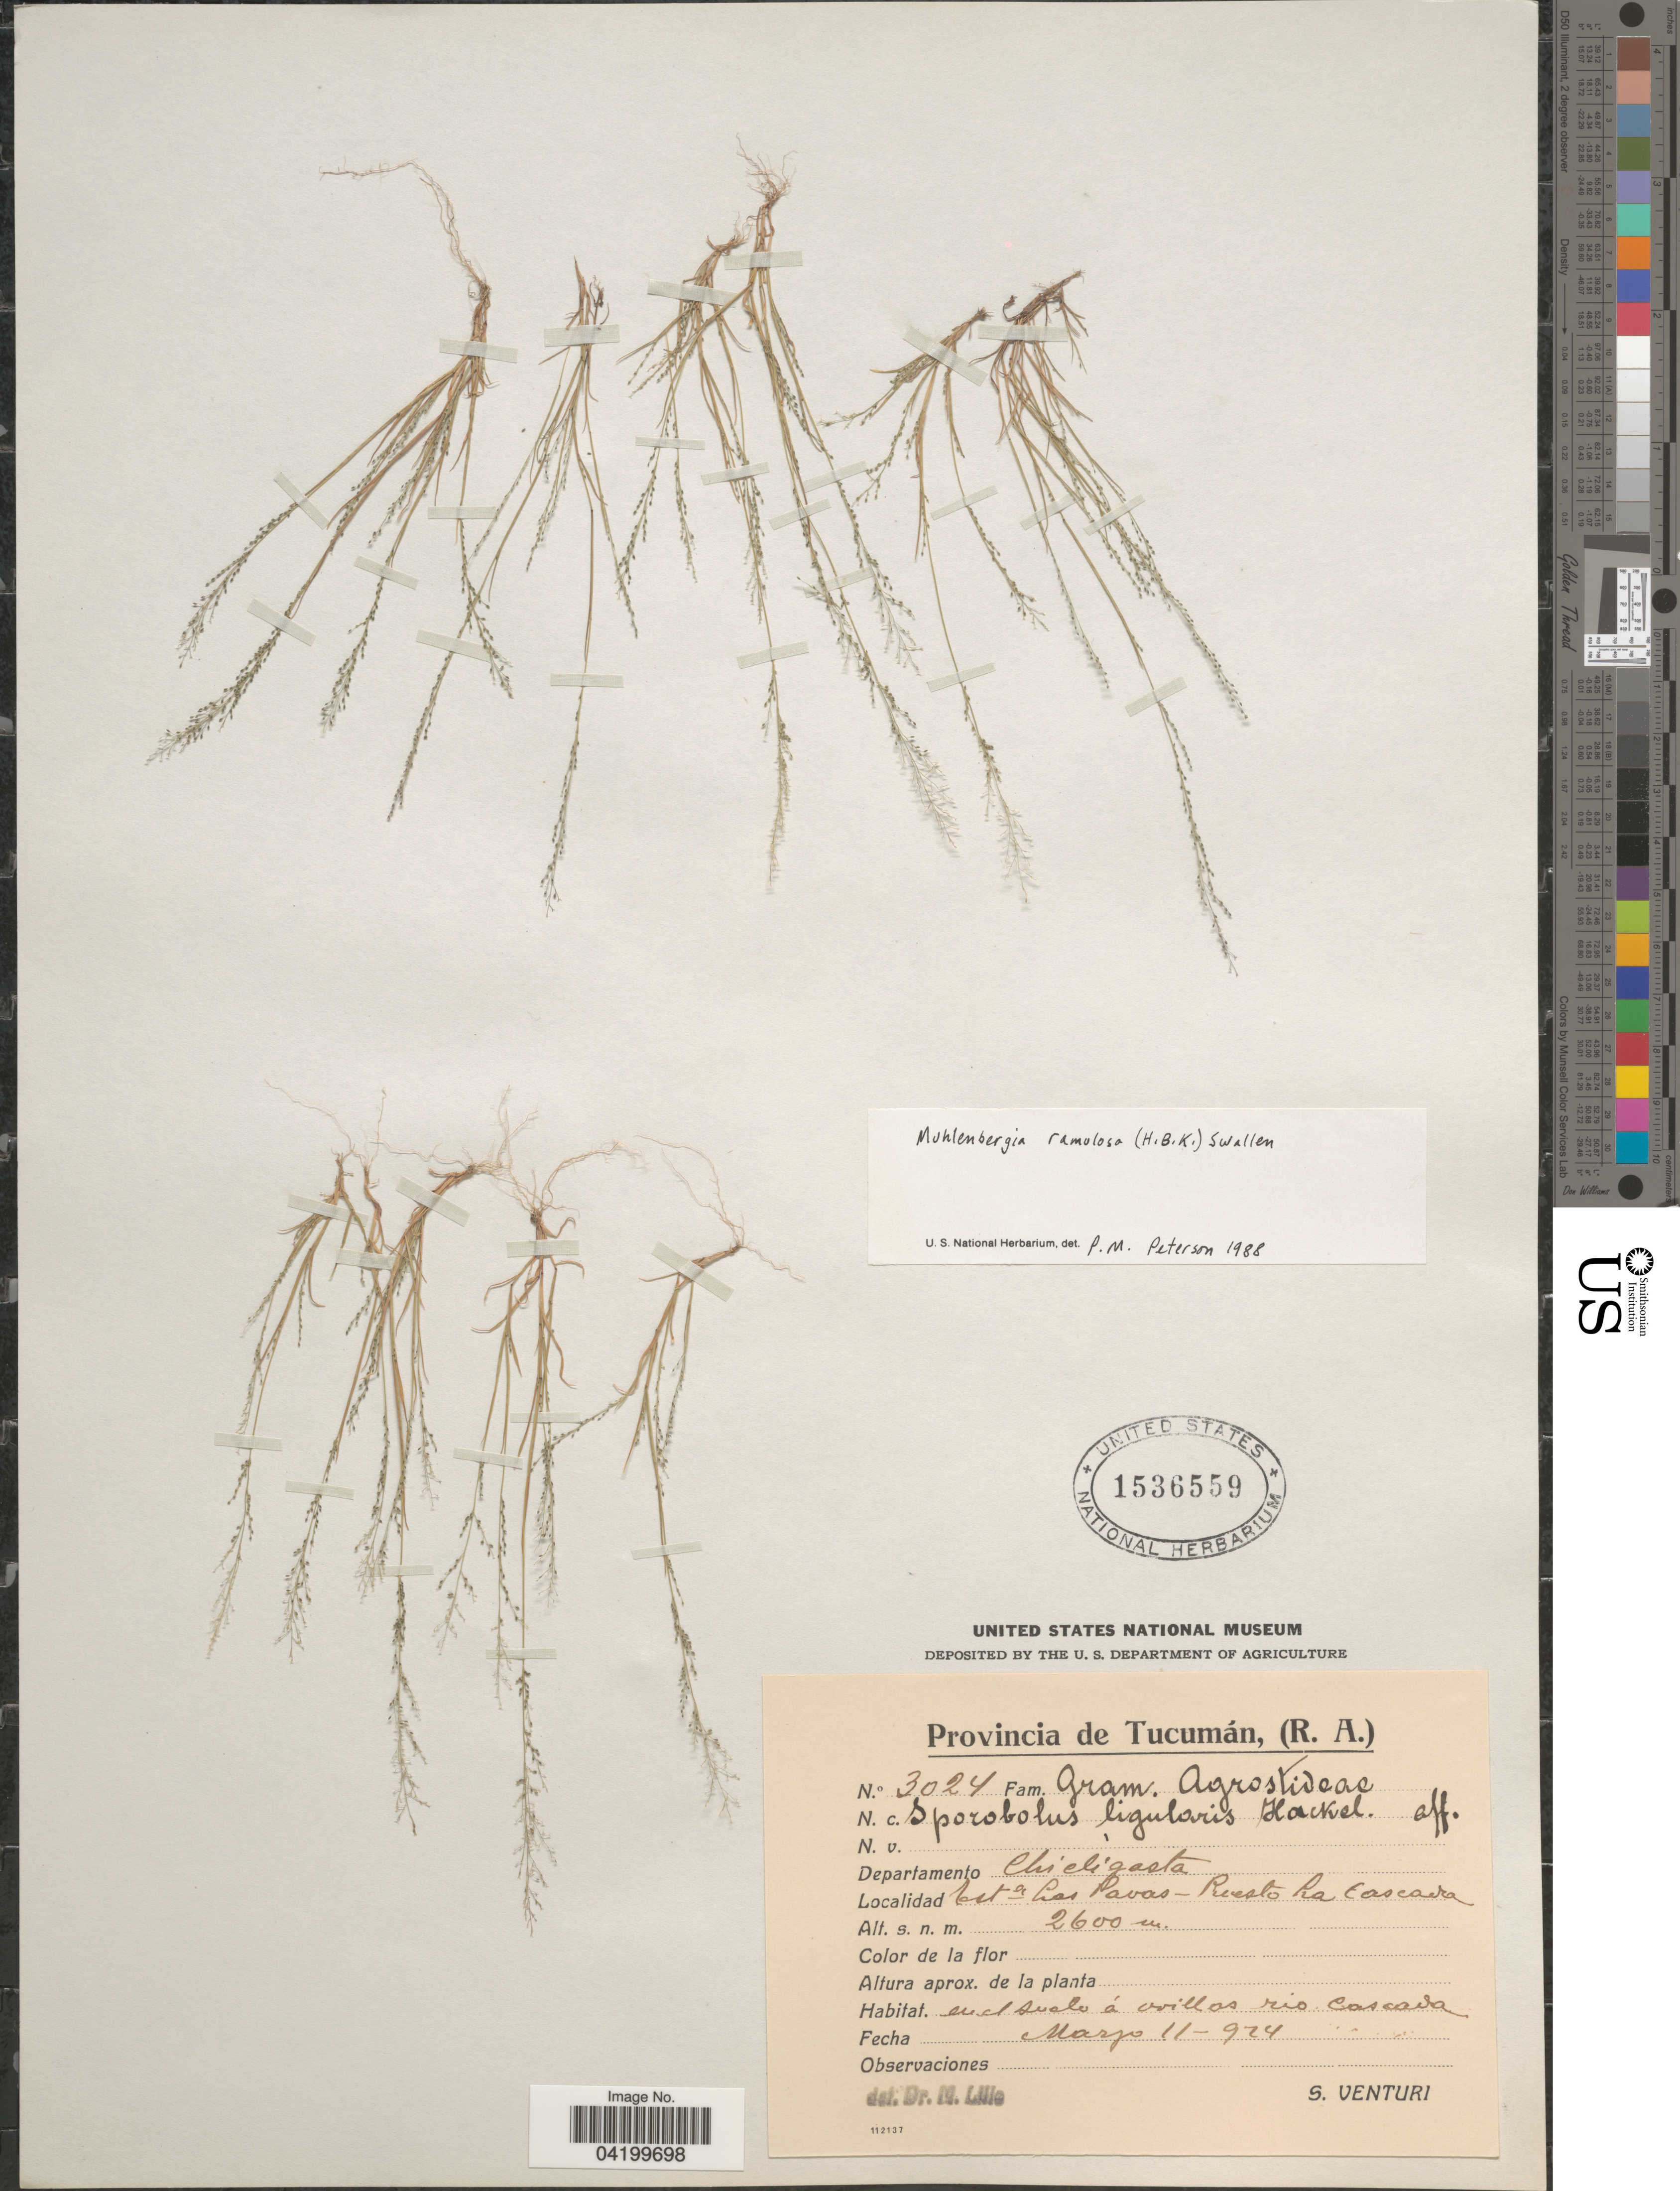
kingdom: Plantae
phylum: Tracheophyta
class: Liliopsida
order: Poales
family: Poaceae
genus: Muhlenbergia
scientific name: Muhlenbergia ramulosa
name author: (Kunth) Swallen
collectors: S. Venturi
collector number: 3024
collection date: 1924-03-11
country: Argentina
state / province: Tucuman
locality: (R.A.). Departamento Chicligasta. Esta Las Pavas-Puesto La Cascada. En el suelo à orillas rio Cascada.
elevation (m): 2600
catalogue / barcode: US 1536559